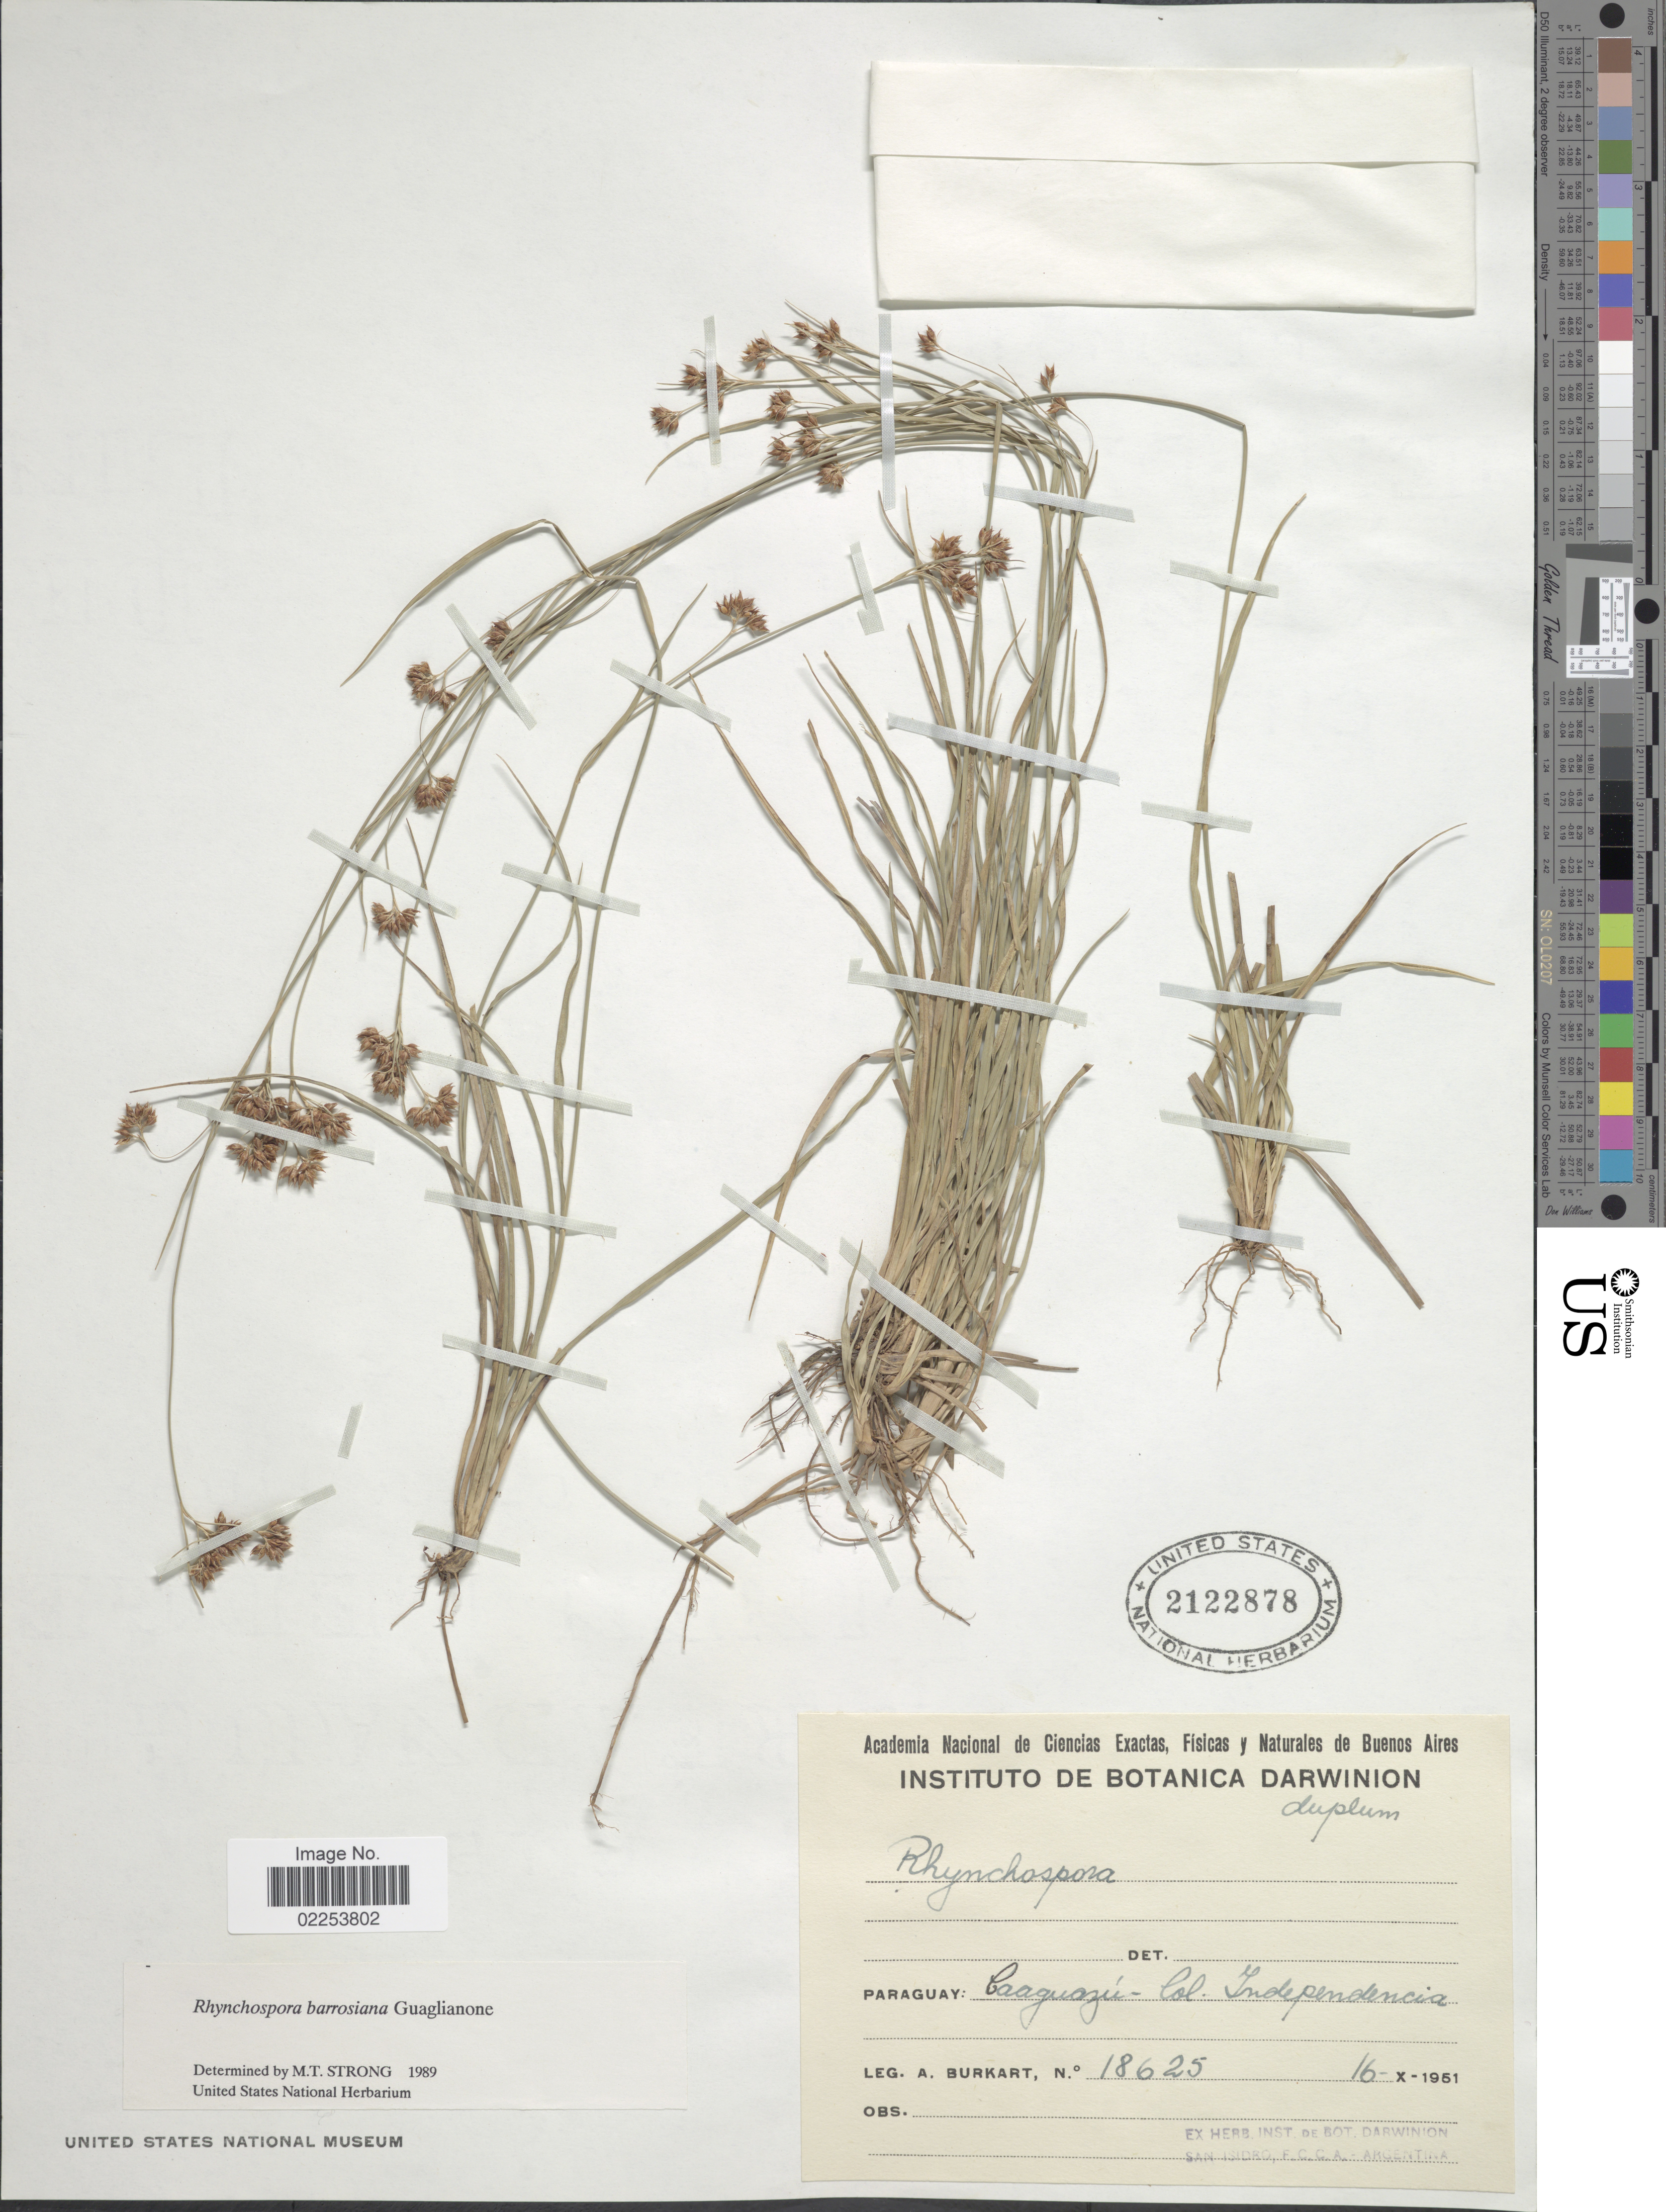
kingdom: Plantae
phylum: Tracheophyta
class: Liliopsida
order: Poales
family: Cyperaceae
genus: Rhynchospora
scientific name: Rhynchospora barrosiana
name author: Guagl.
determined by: Strong, Mark T., (BOT), Smithsonian Institution - National Museum of Natural History (UNITED STATES)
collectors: A. E. Burkart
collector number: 18625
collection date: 1951-10-16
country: Paraguay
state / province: Caaguazú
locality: Col. Independencia.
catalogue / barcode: US 2122878